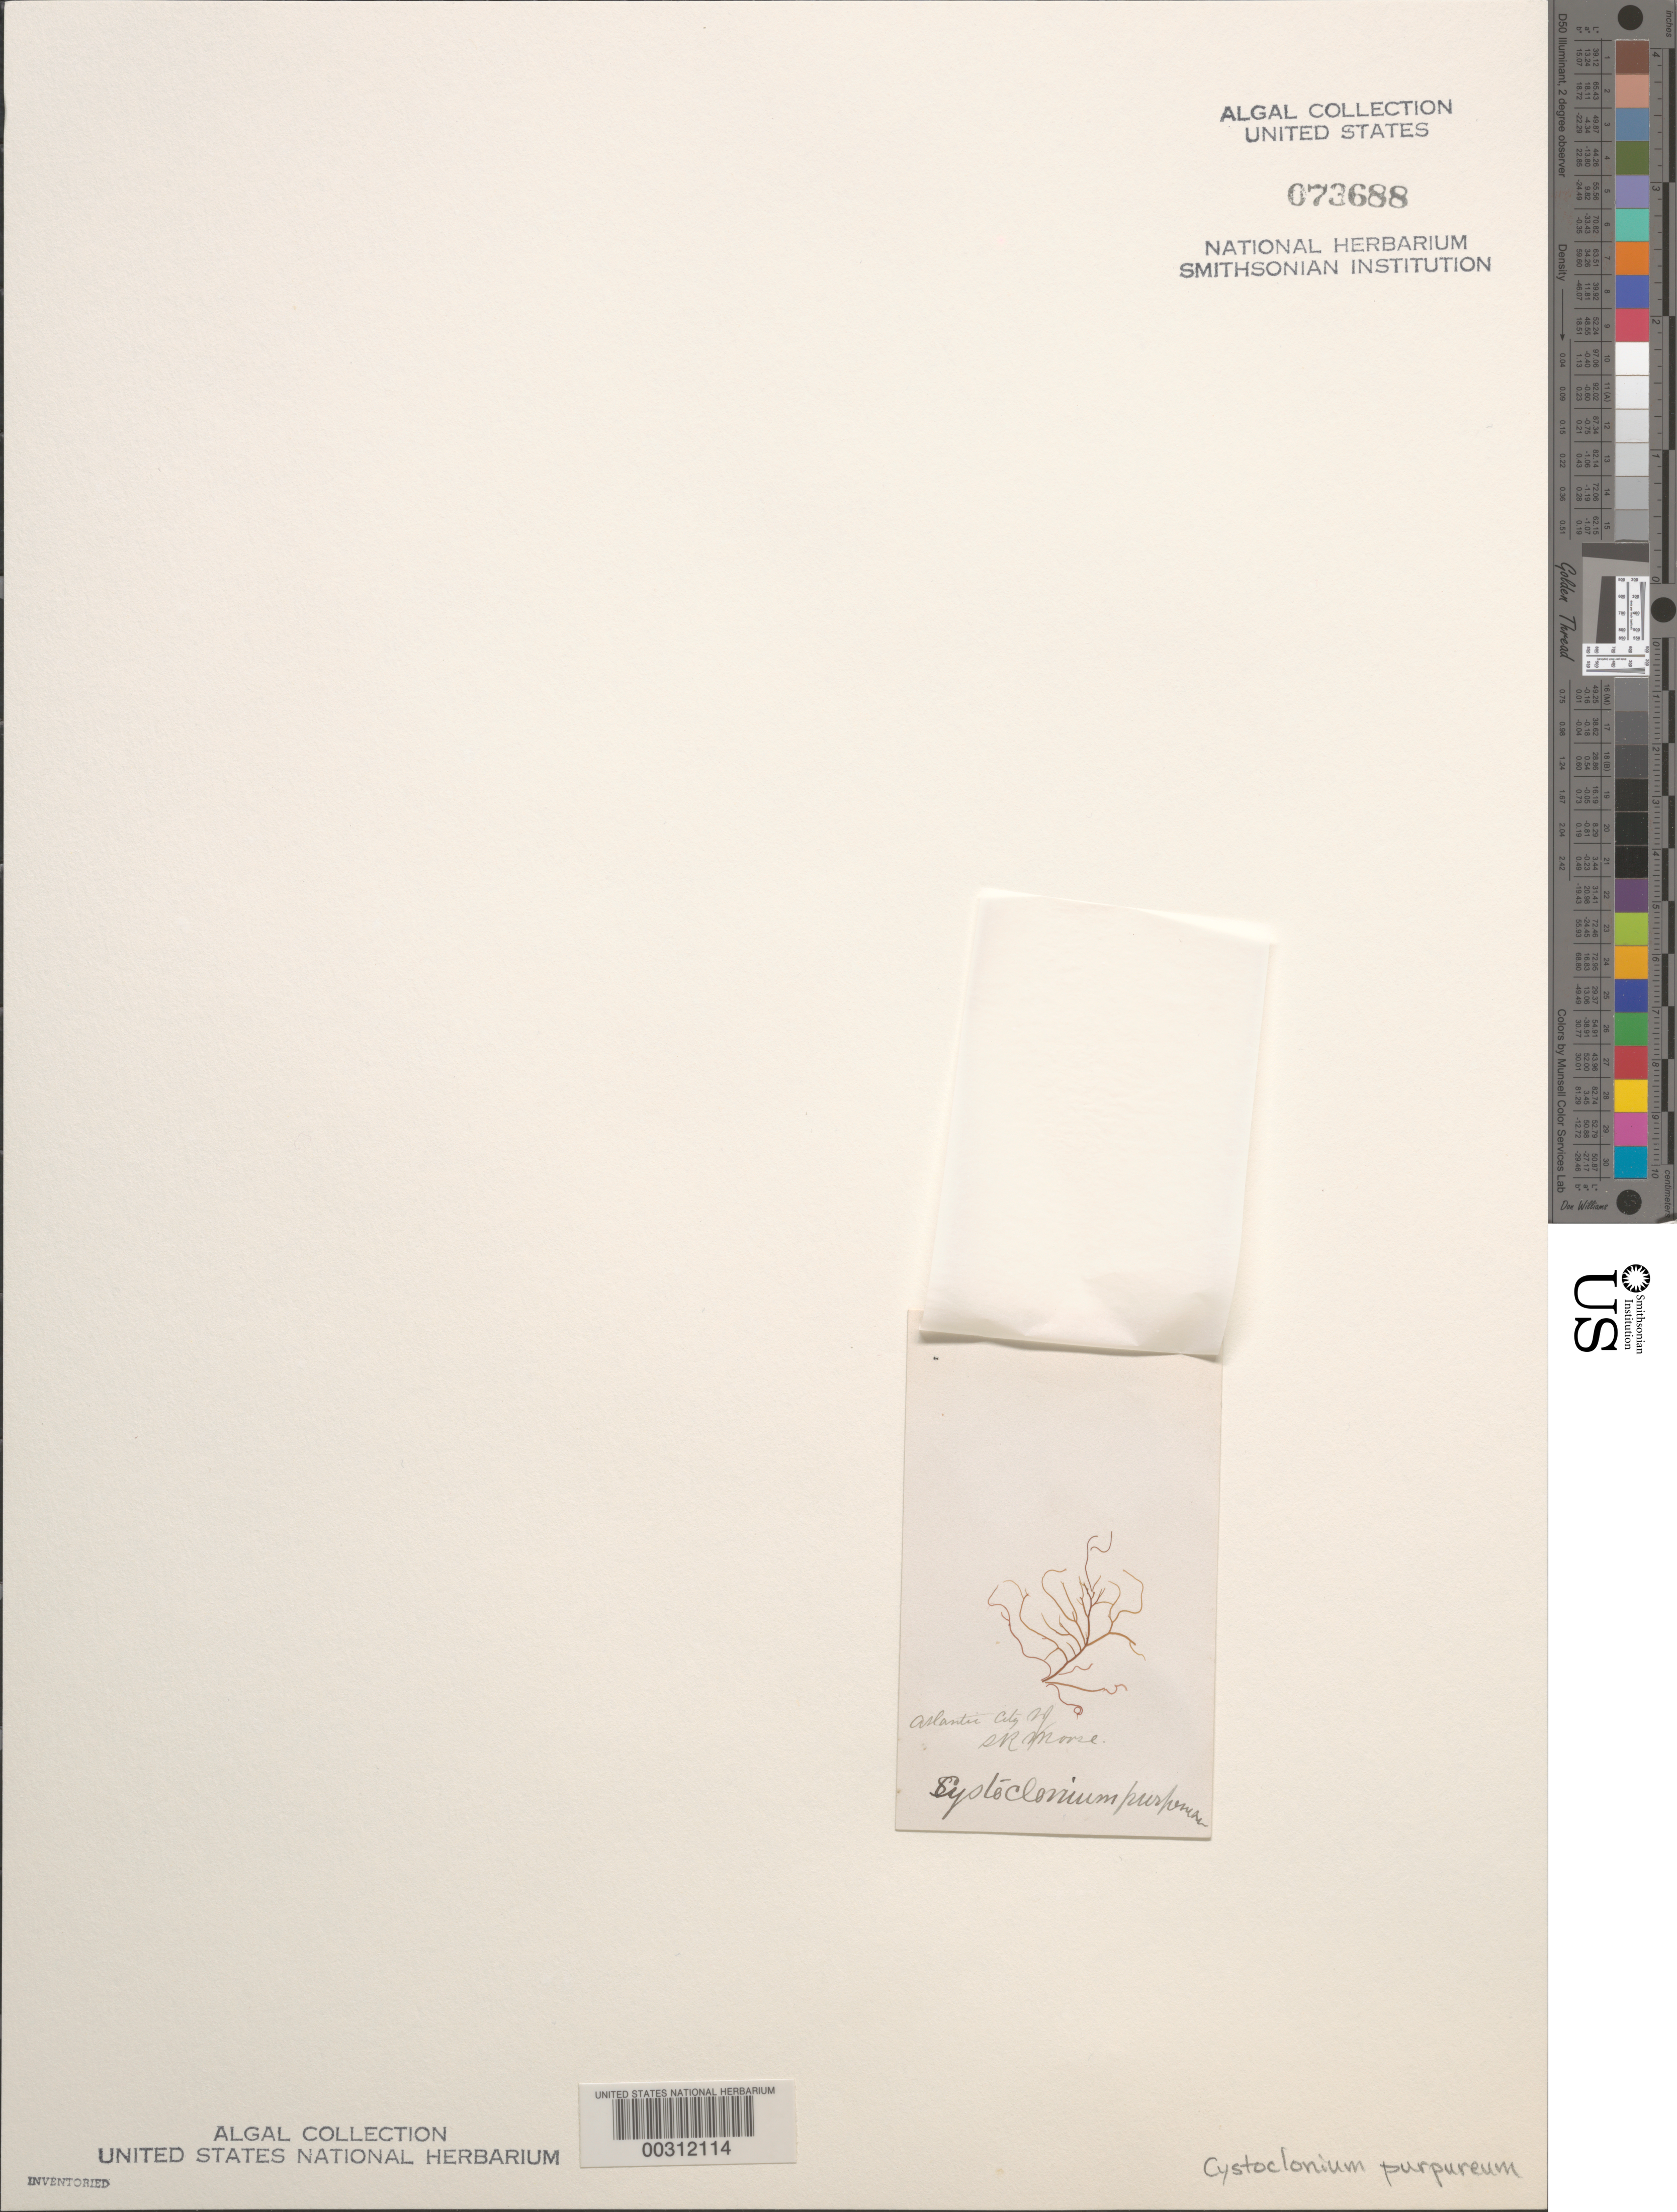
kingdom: Plantae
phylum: Rhodophyta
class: Florideophyceae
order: Gigartinales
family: Cystocloniaceae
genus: Cystoclonium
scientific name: Cystoclonium purpureum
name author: (Huds.) Batters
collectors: S. Morse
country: United States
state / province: New Jersey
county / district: Atlantic County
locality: Atlantic City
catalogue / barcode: US 73688